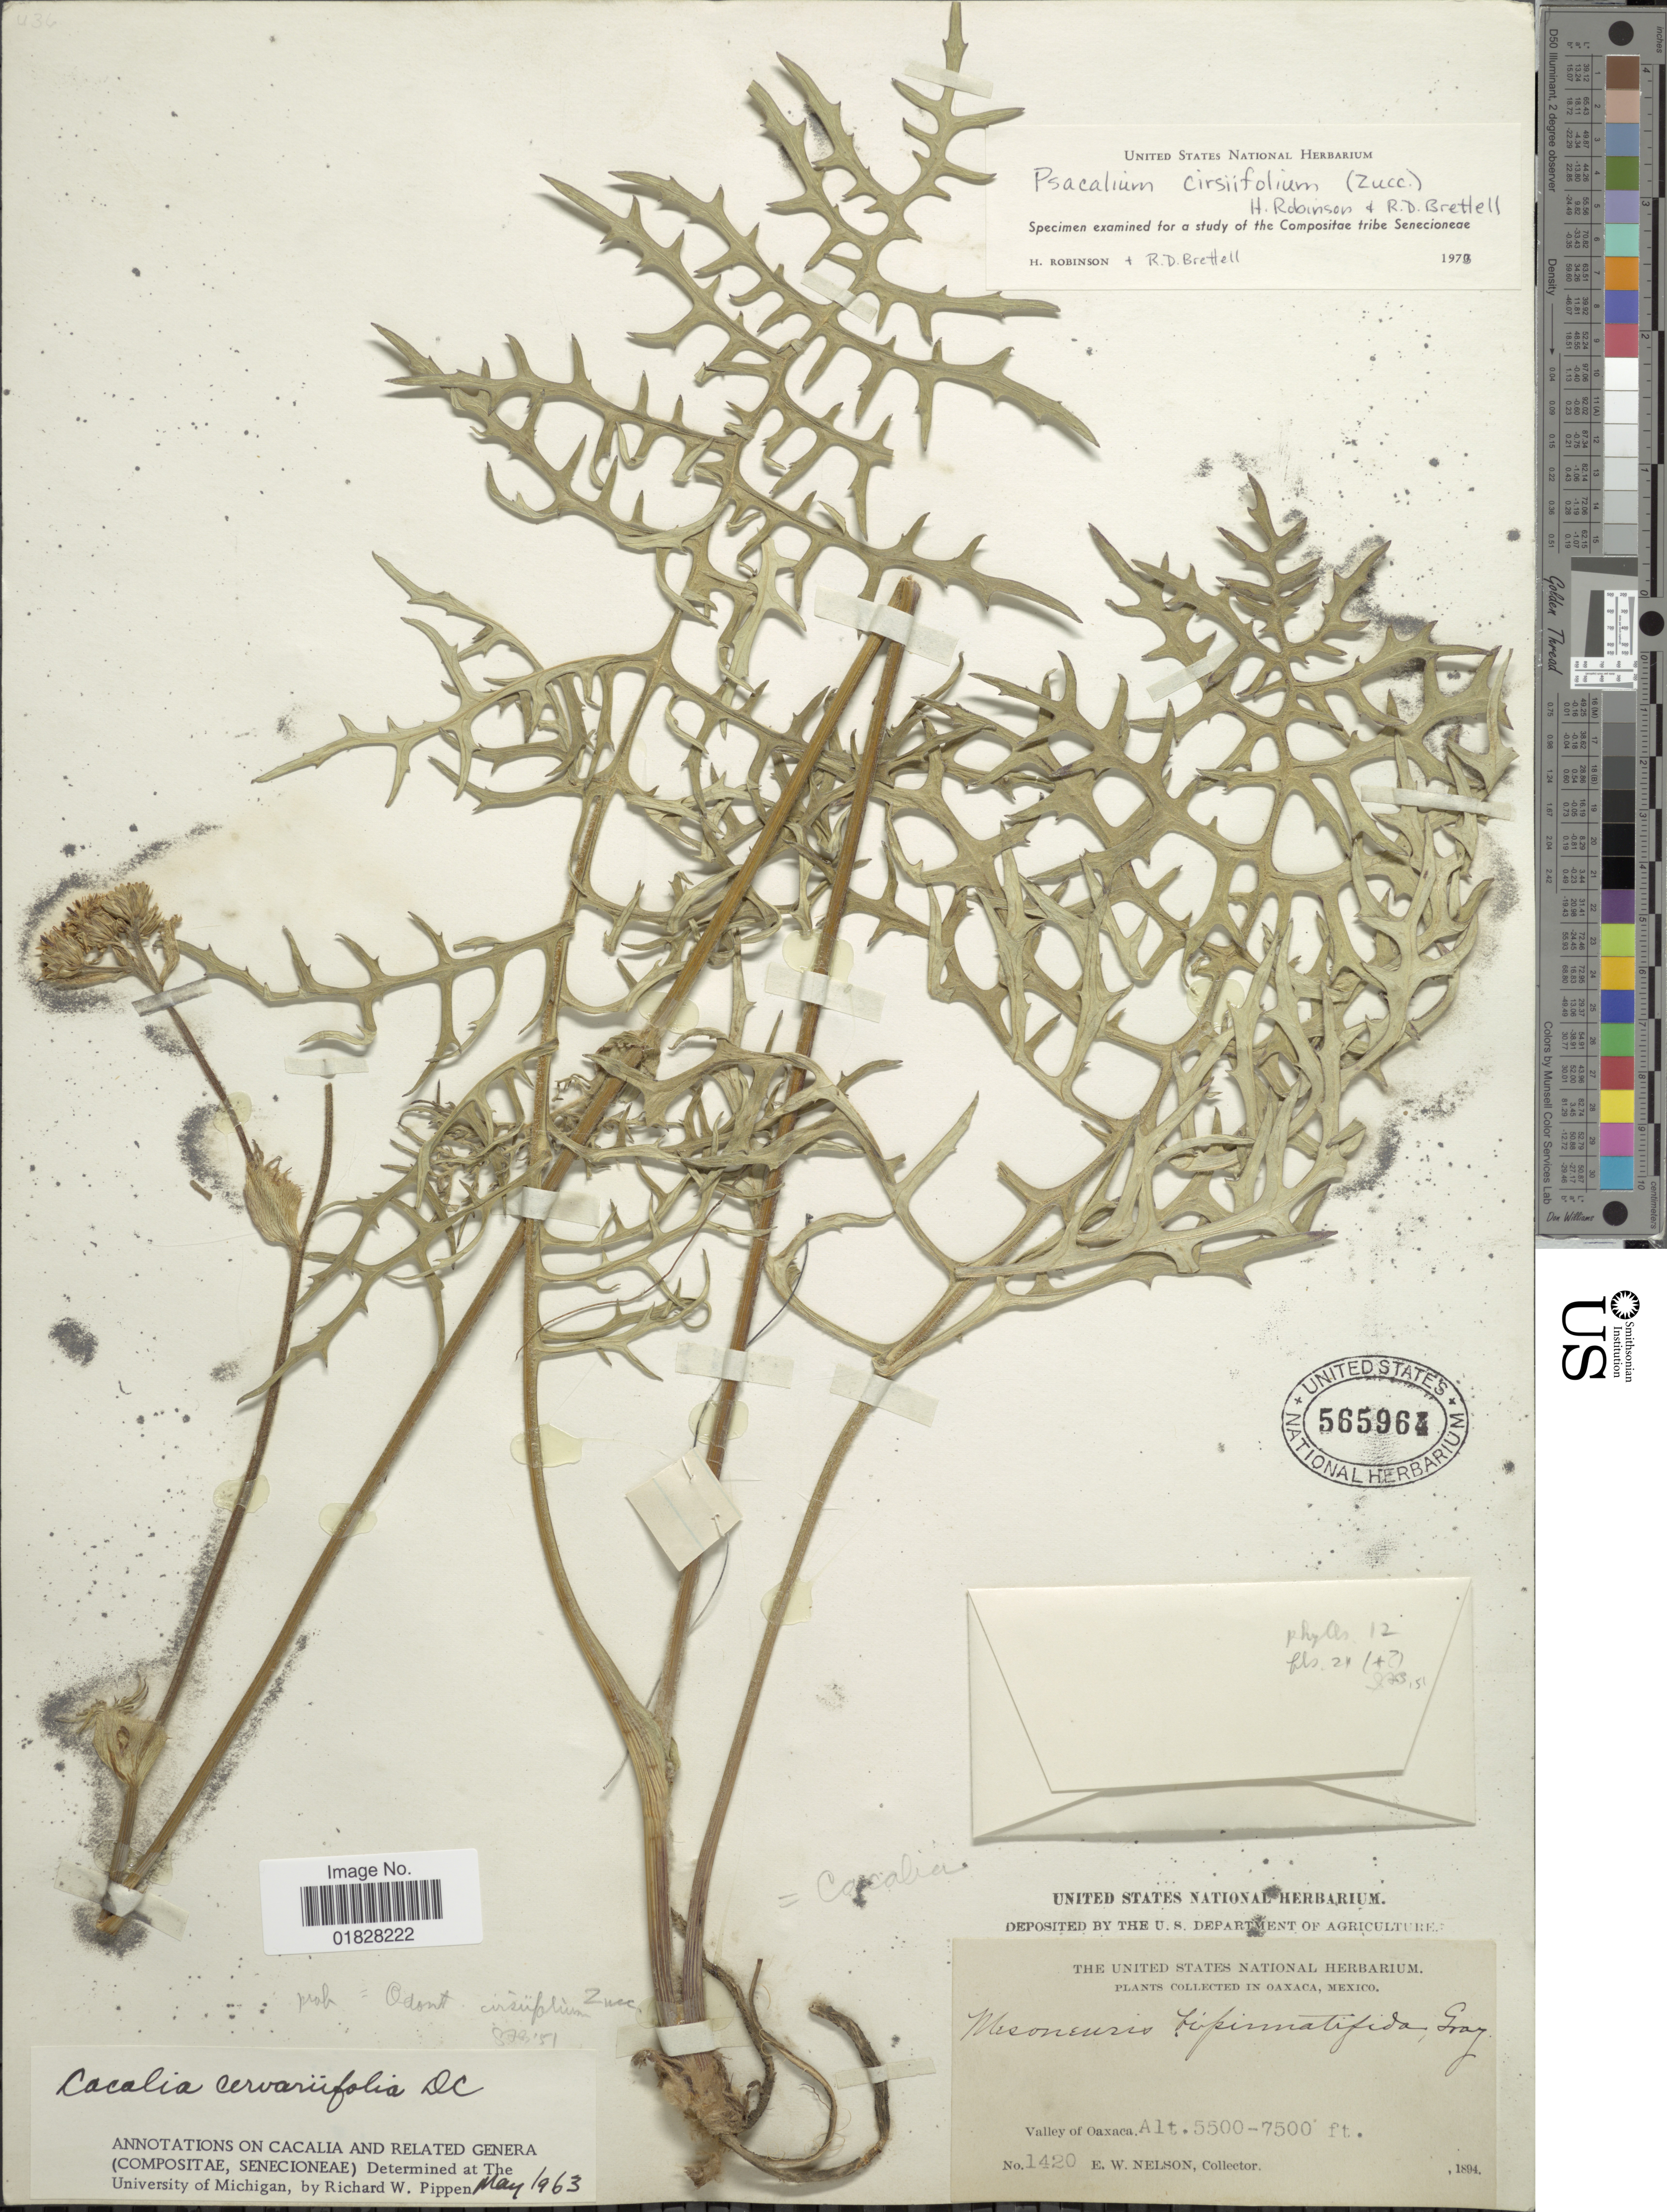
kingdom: Plantae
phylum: Tracheophyta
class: Magnoliopsida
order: Asterales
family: Asteraceae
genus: Psacalium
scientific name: Psacalium cirsiifolium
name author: (Zucc.) H. Rob. & Brettell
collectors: E. W. Nelson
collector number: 1420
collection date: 1894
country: Mexico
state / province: Oaxaca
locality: Valley of Oaxaca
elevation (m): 1676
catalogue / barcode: US 565964